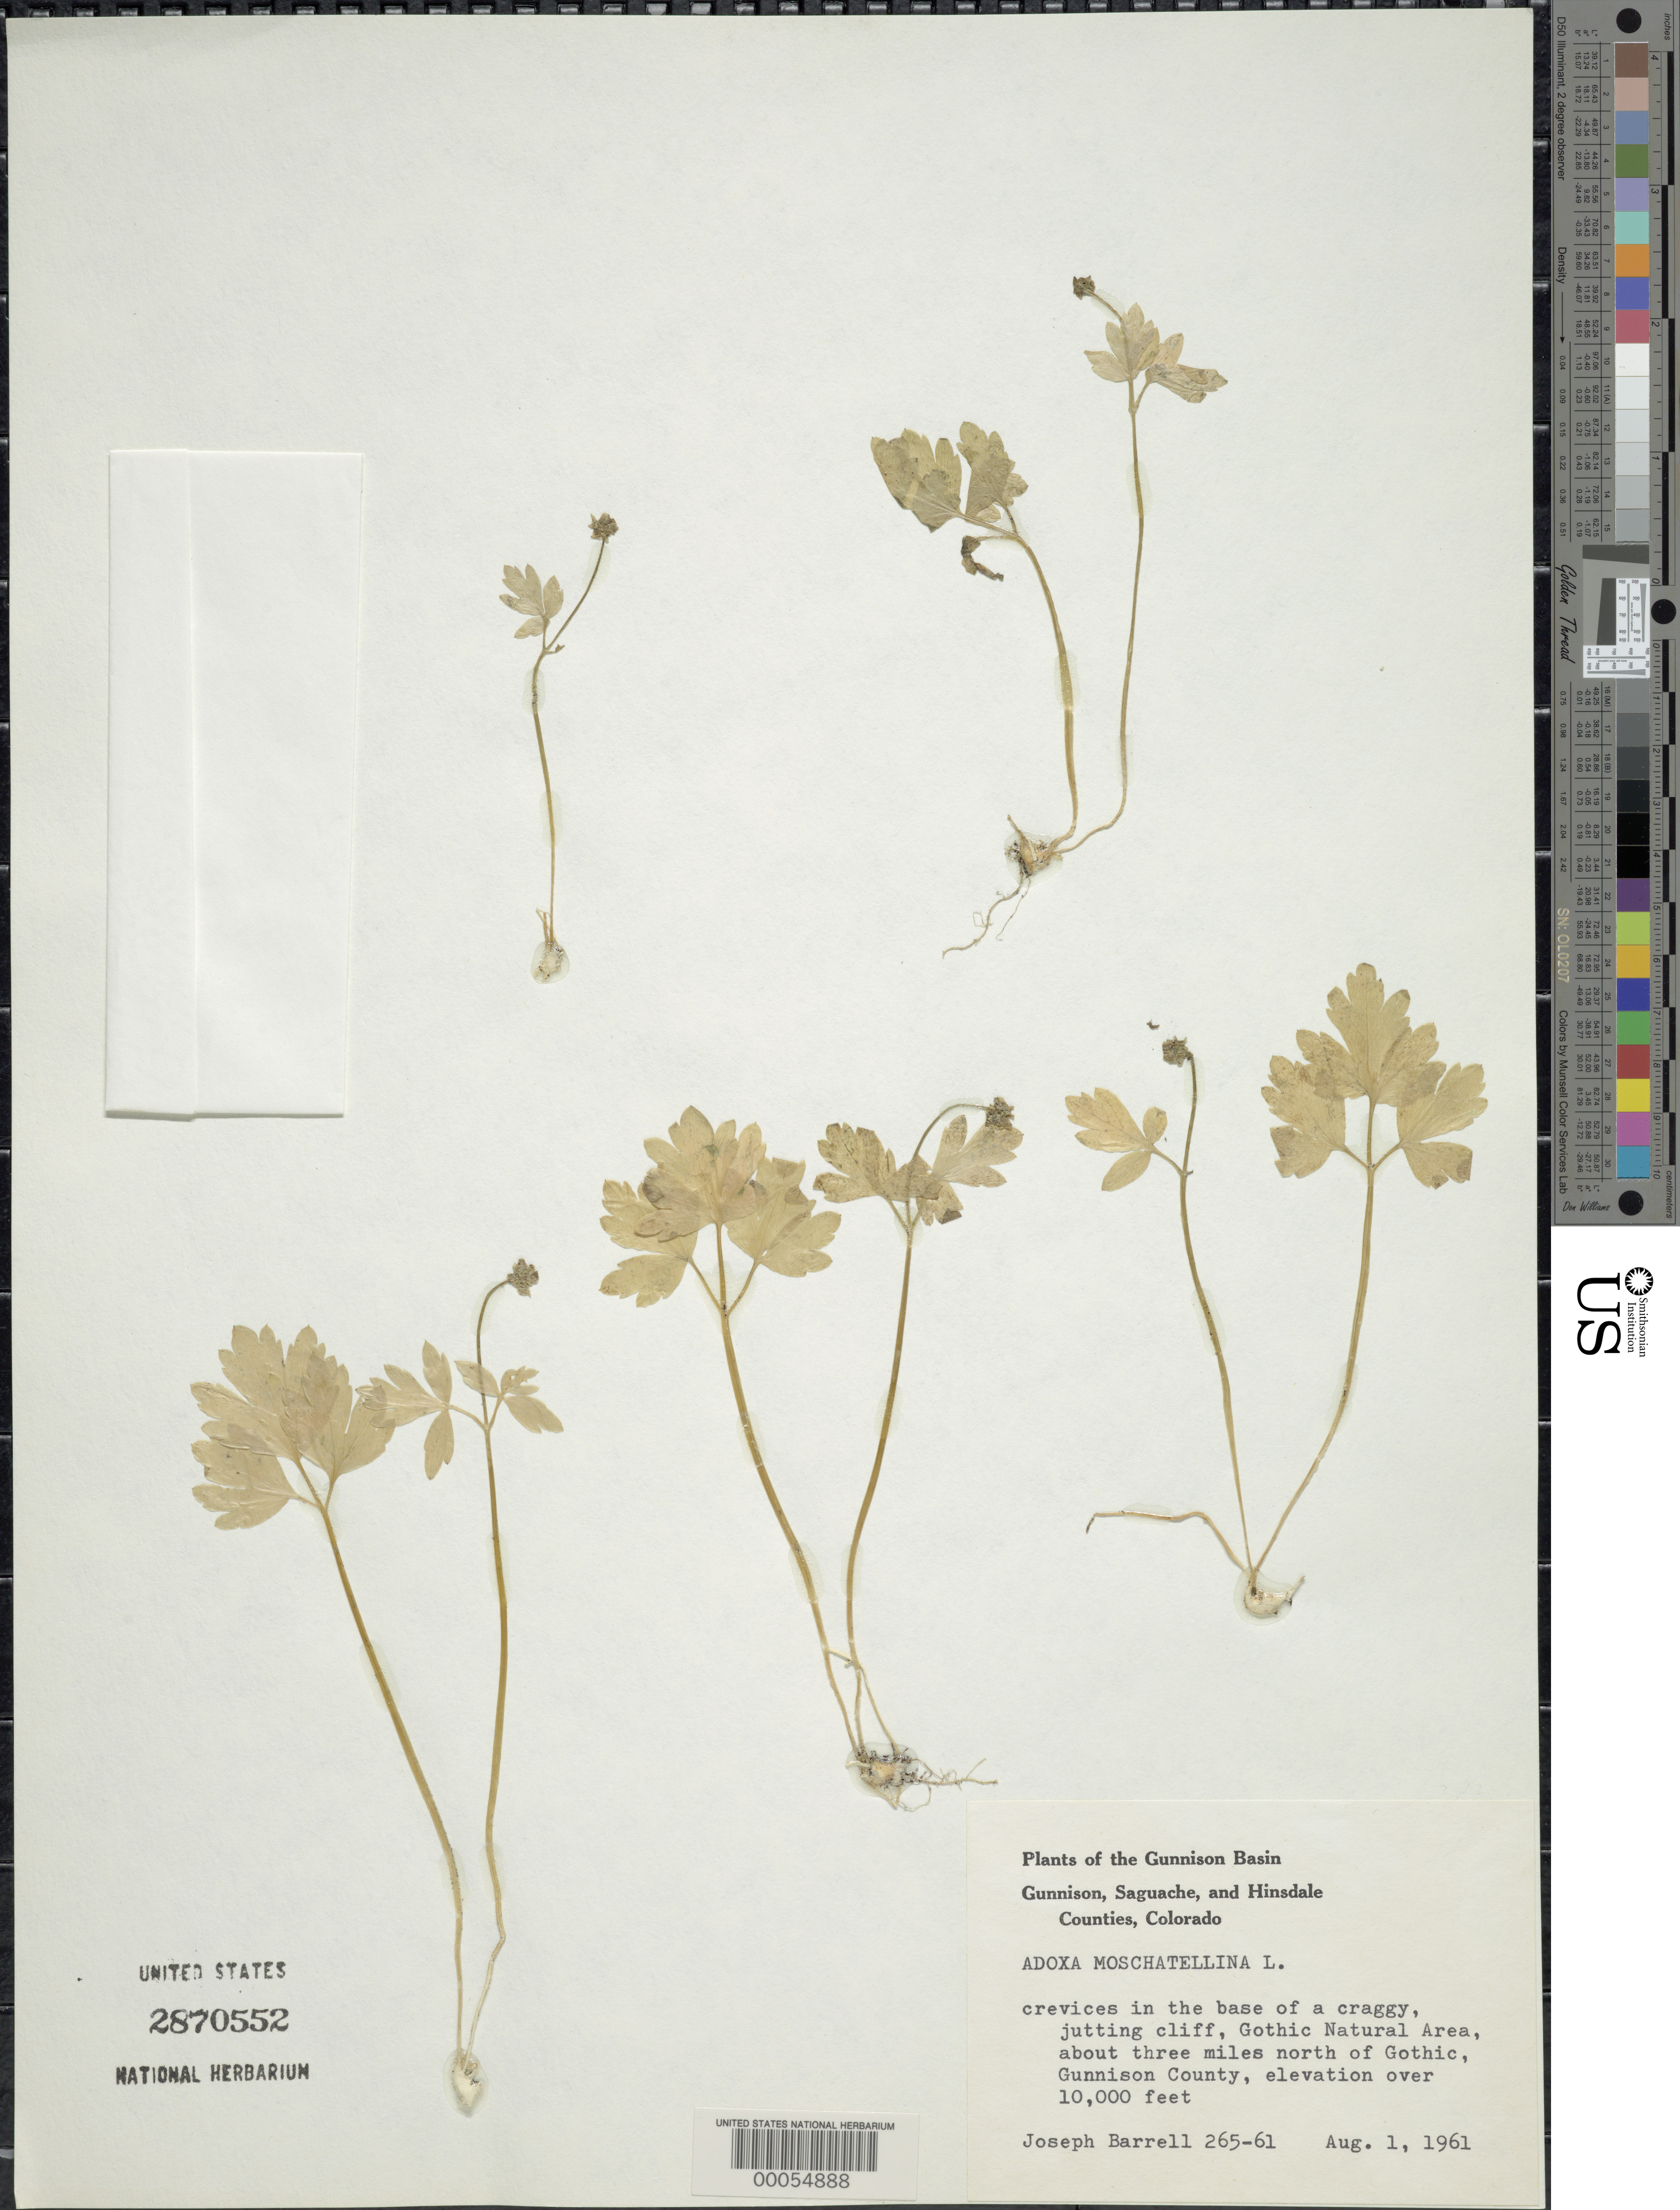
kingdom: Plantae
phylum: Tracheophyta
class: Magnoliopsida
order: Dipsacales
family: Viburnaceae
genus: Adoxa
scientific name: Adoxa moschatellina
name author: L.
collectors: J. Barrell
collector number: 265-61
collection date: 1961-08-01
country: United States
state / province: Colorado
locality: The Gunnison Basin, Gunnison, Saguache, and Hinsdale Counties, Gothic Natural Area, about three miles north of Gothic, Gunnison County.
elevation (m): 3048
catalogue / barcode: US 2870552